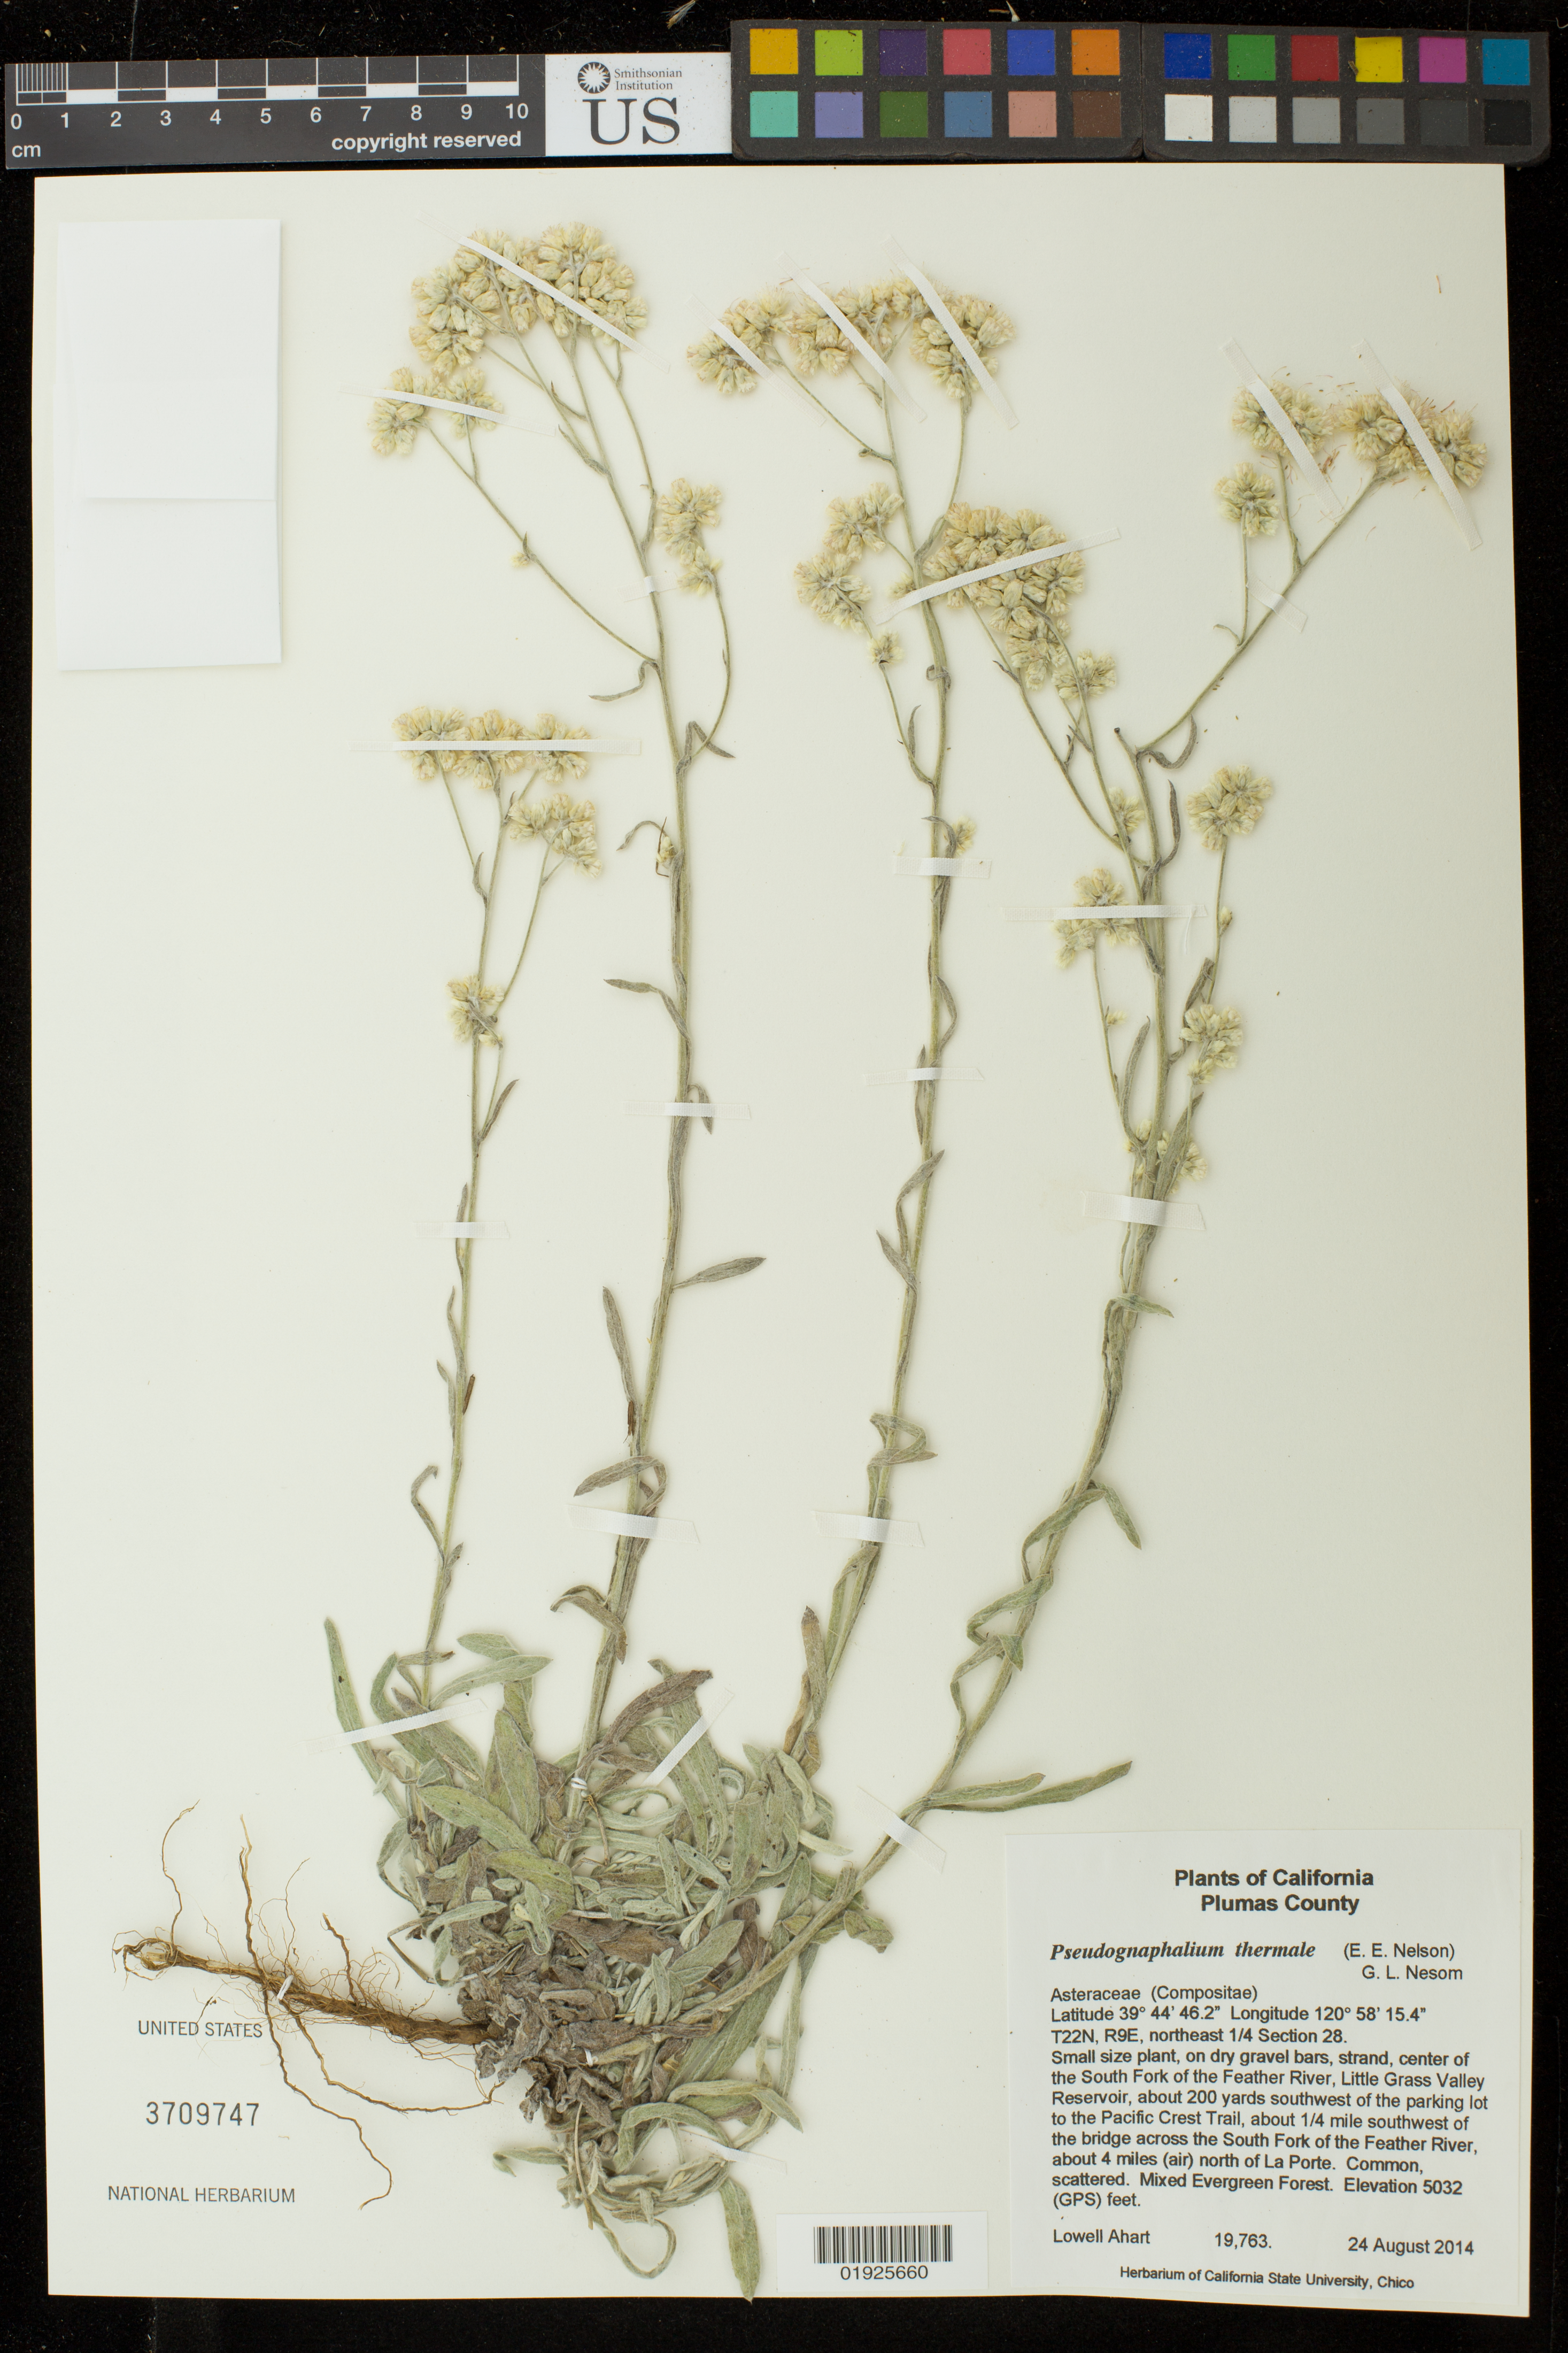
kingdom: Plantae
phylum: Tracheophyta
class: Magnoliopsida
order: Asterales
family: Asteraceae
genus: Pseudognaphalium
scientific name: Pseudognaphalium thermale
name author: (E.E. Nelson) G.L. Nesom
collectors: L. Ahart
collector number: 19763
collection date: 2014-08-24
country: United States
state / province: California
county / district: Plumas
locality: Center of the South Fork of the Feather River, Little Grass Valley Reservoir, about 200 yards southwest of the parking lot to the Pacific Crest trail, about 1/4 mile southwest of the bridge across the South Fork of the Feather River, about 4 miles (air) north of La Porte.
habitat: On dry gravel bars. Mixed evergreen forest.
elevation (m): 1534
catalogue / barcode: US 3709747